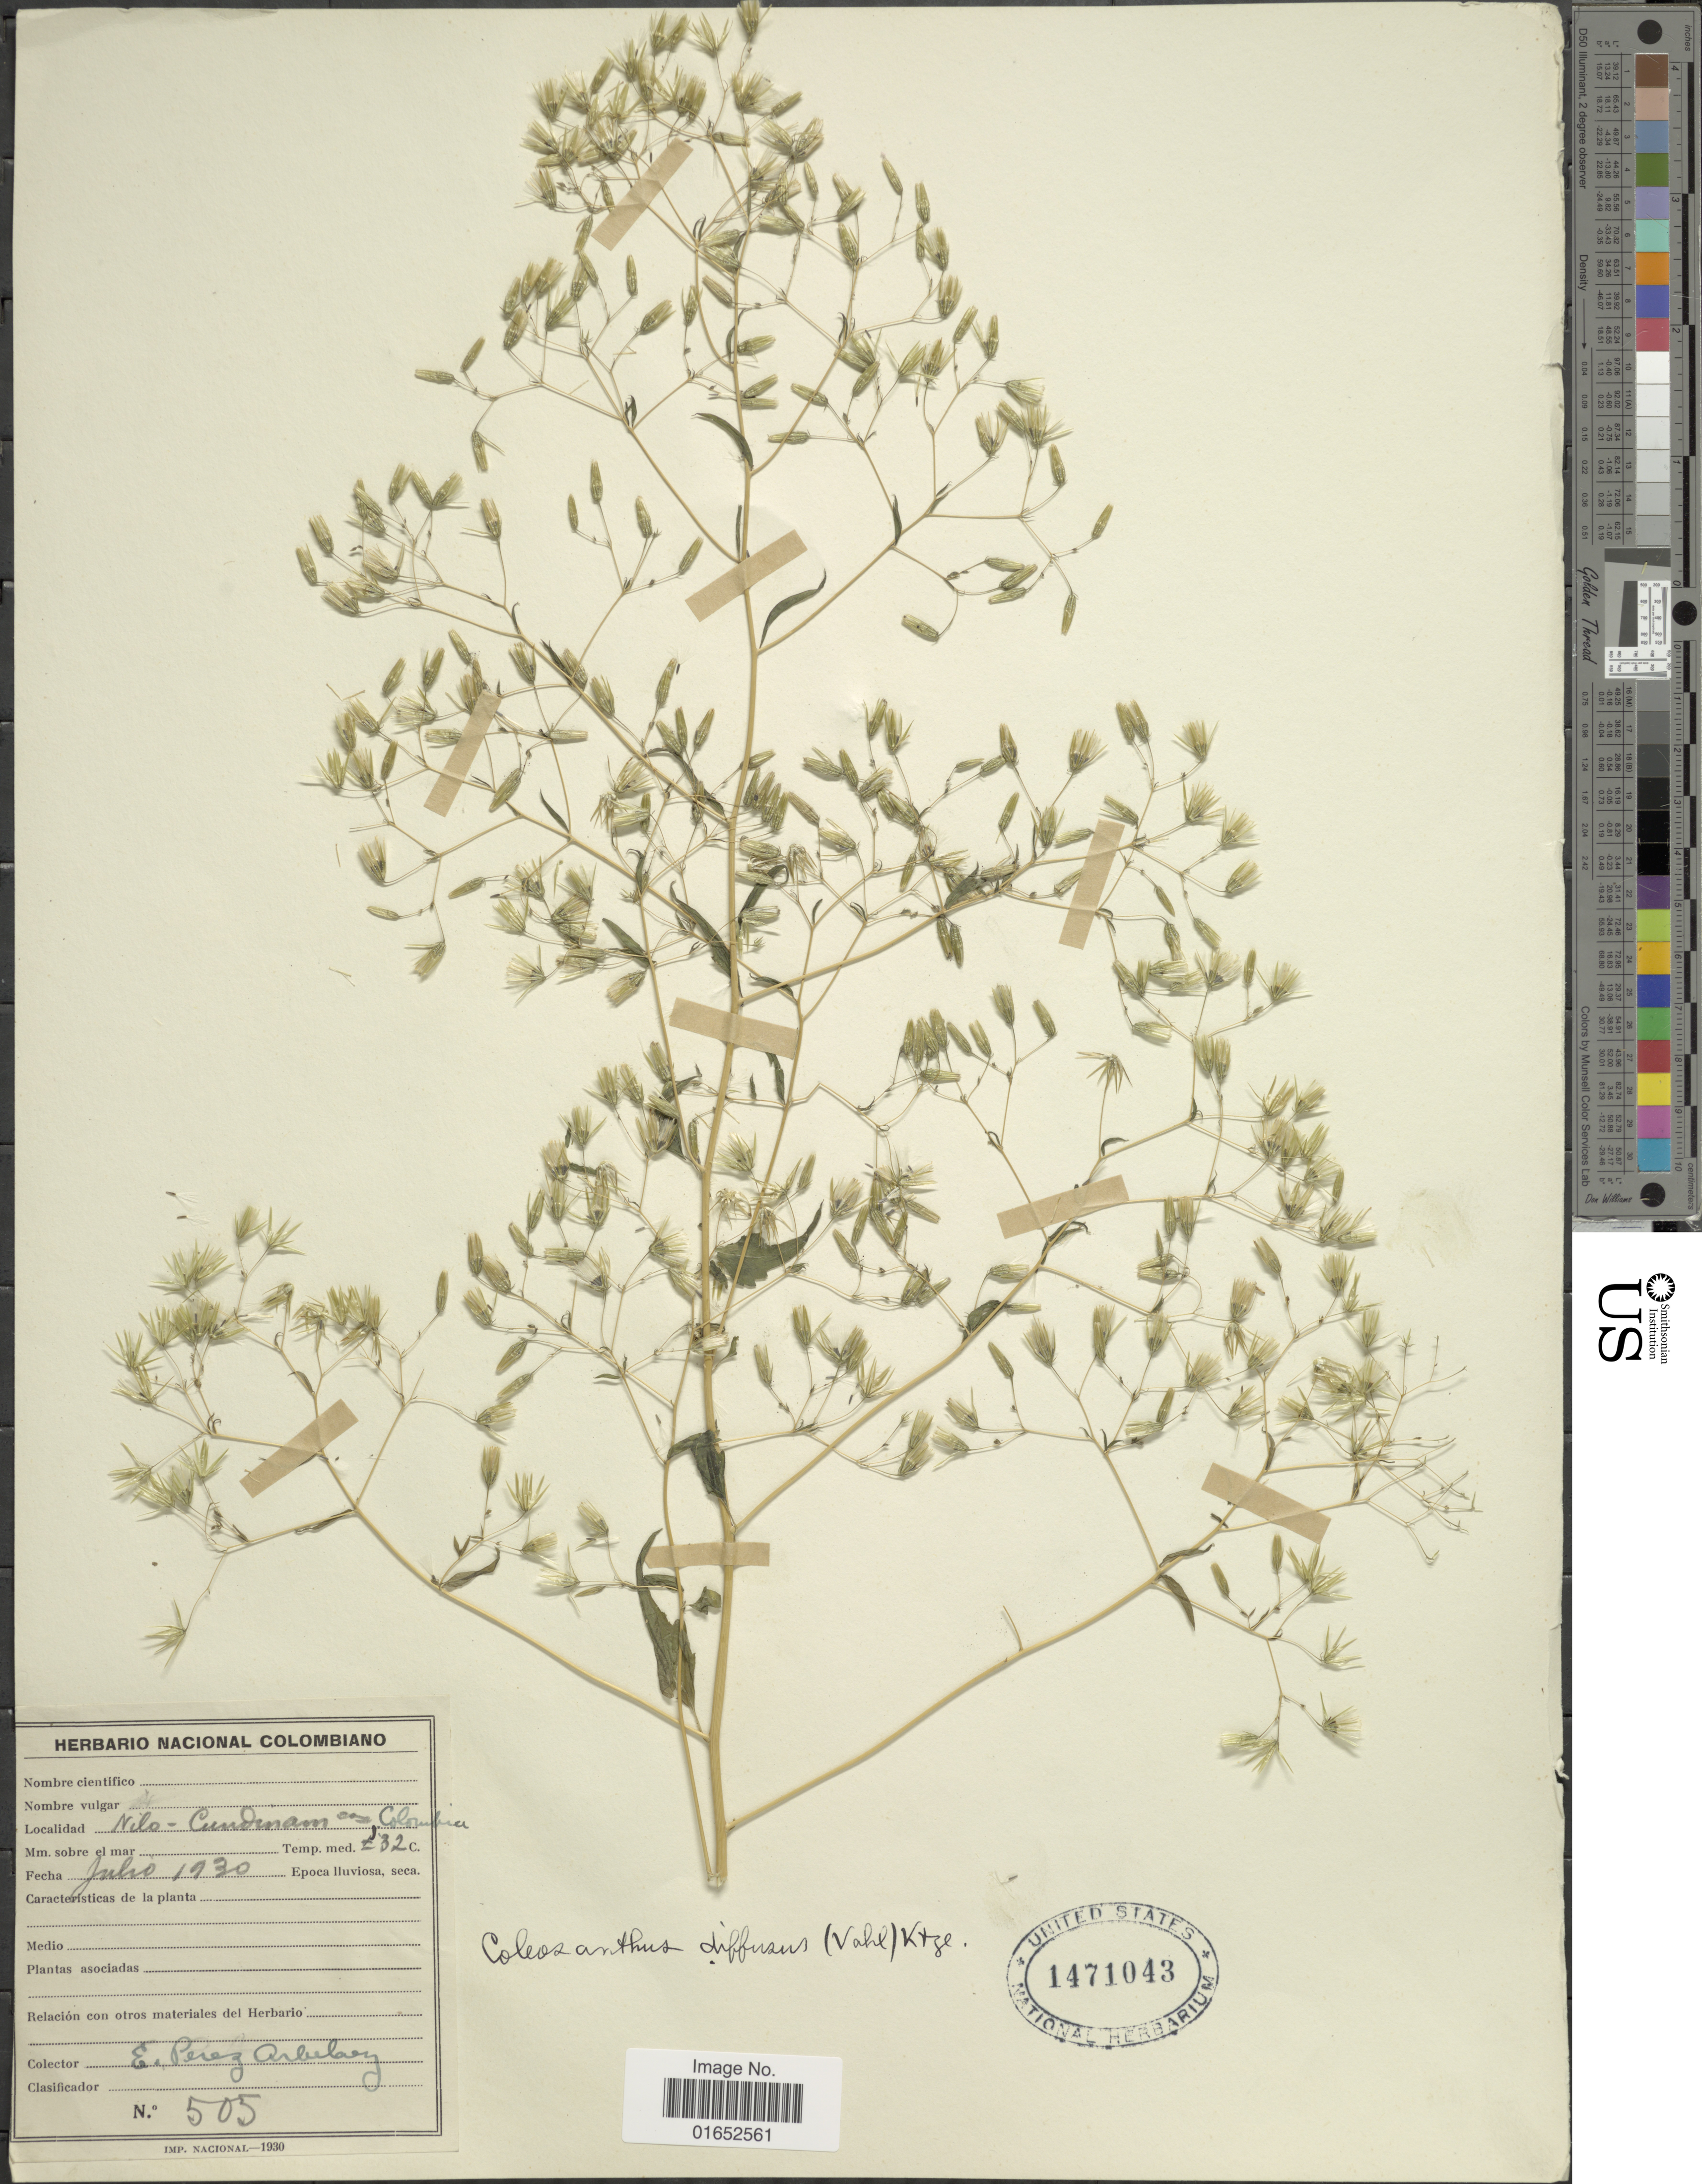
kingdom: Plantae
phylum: Tracheophyta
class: Magnoliopsida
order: Asterales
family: Asteraceae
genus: Brickellia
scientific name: Brickellia diffusa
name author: (Vahl) A. Gray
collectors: E. Pérez Arbeláez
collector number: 505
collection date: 1930-07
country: Colombia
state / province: Cundinamarca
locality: Nilo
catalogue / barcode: US 1471043